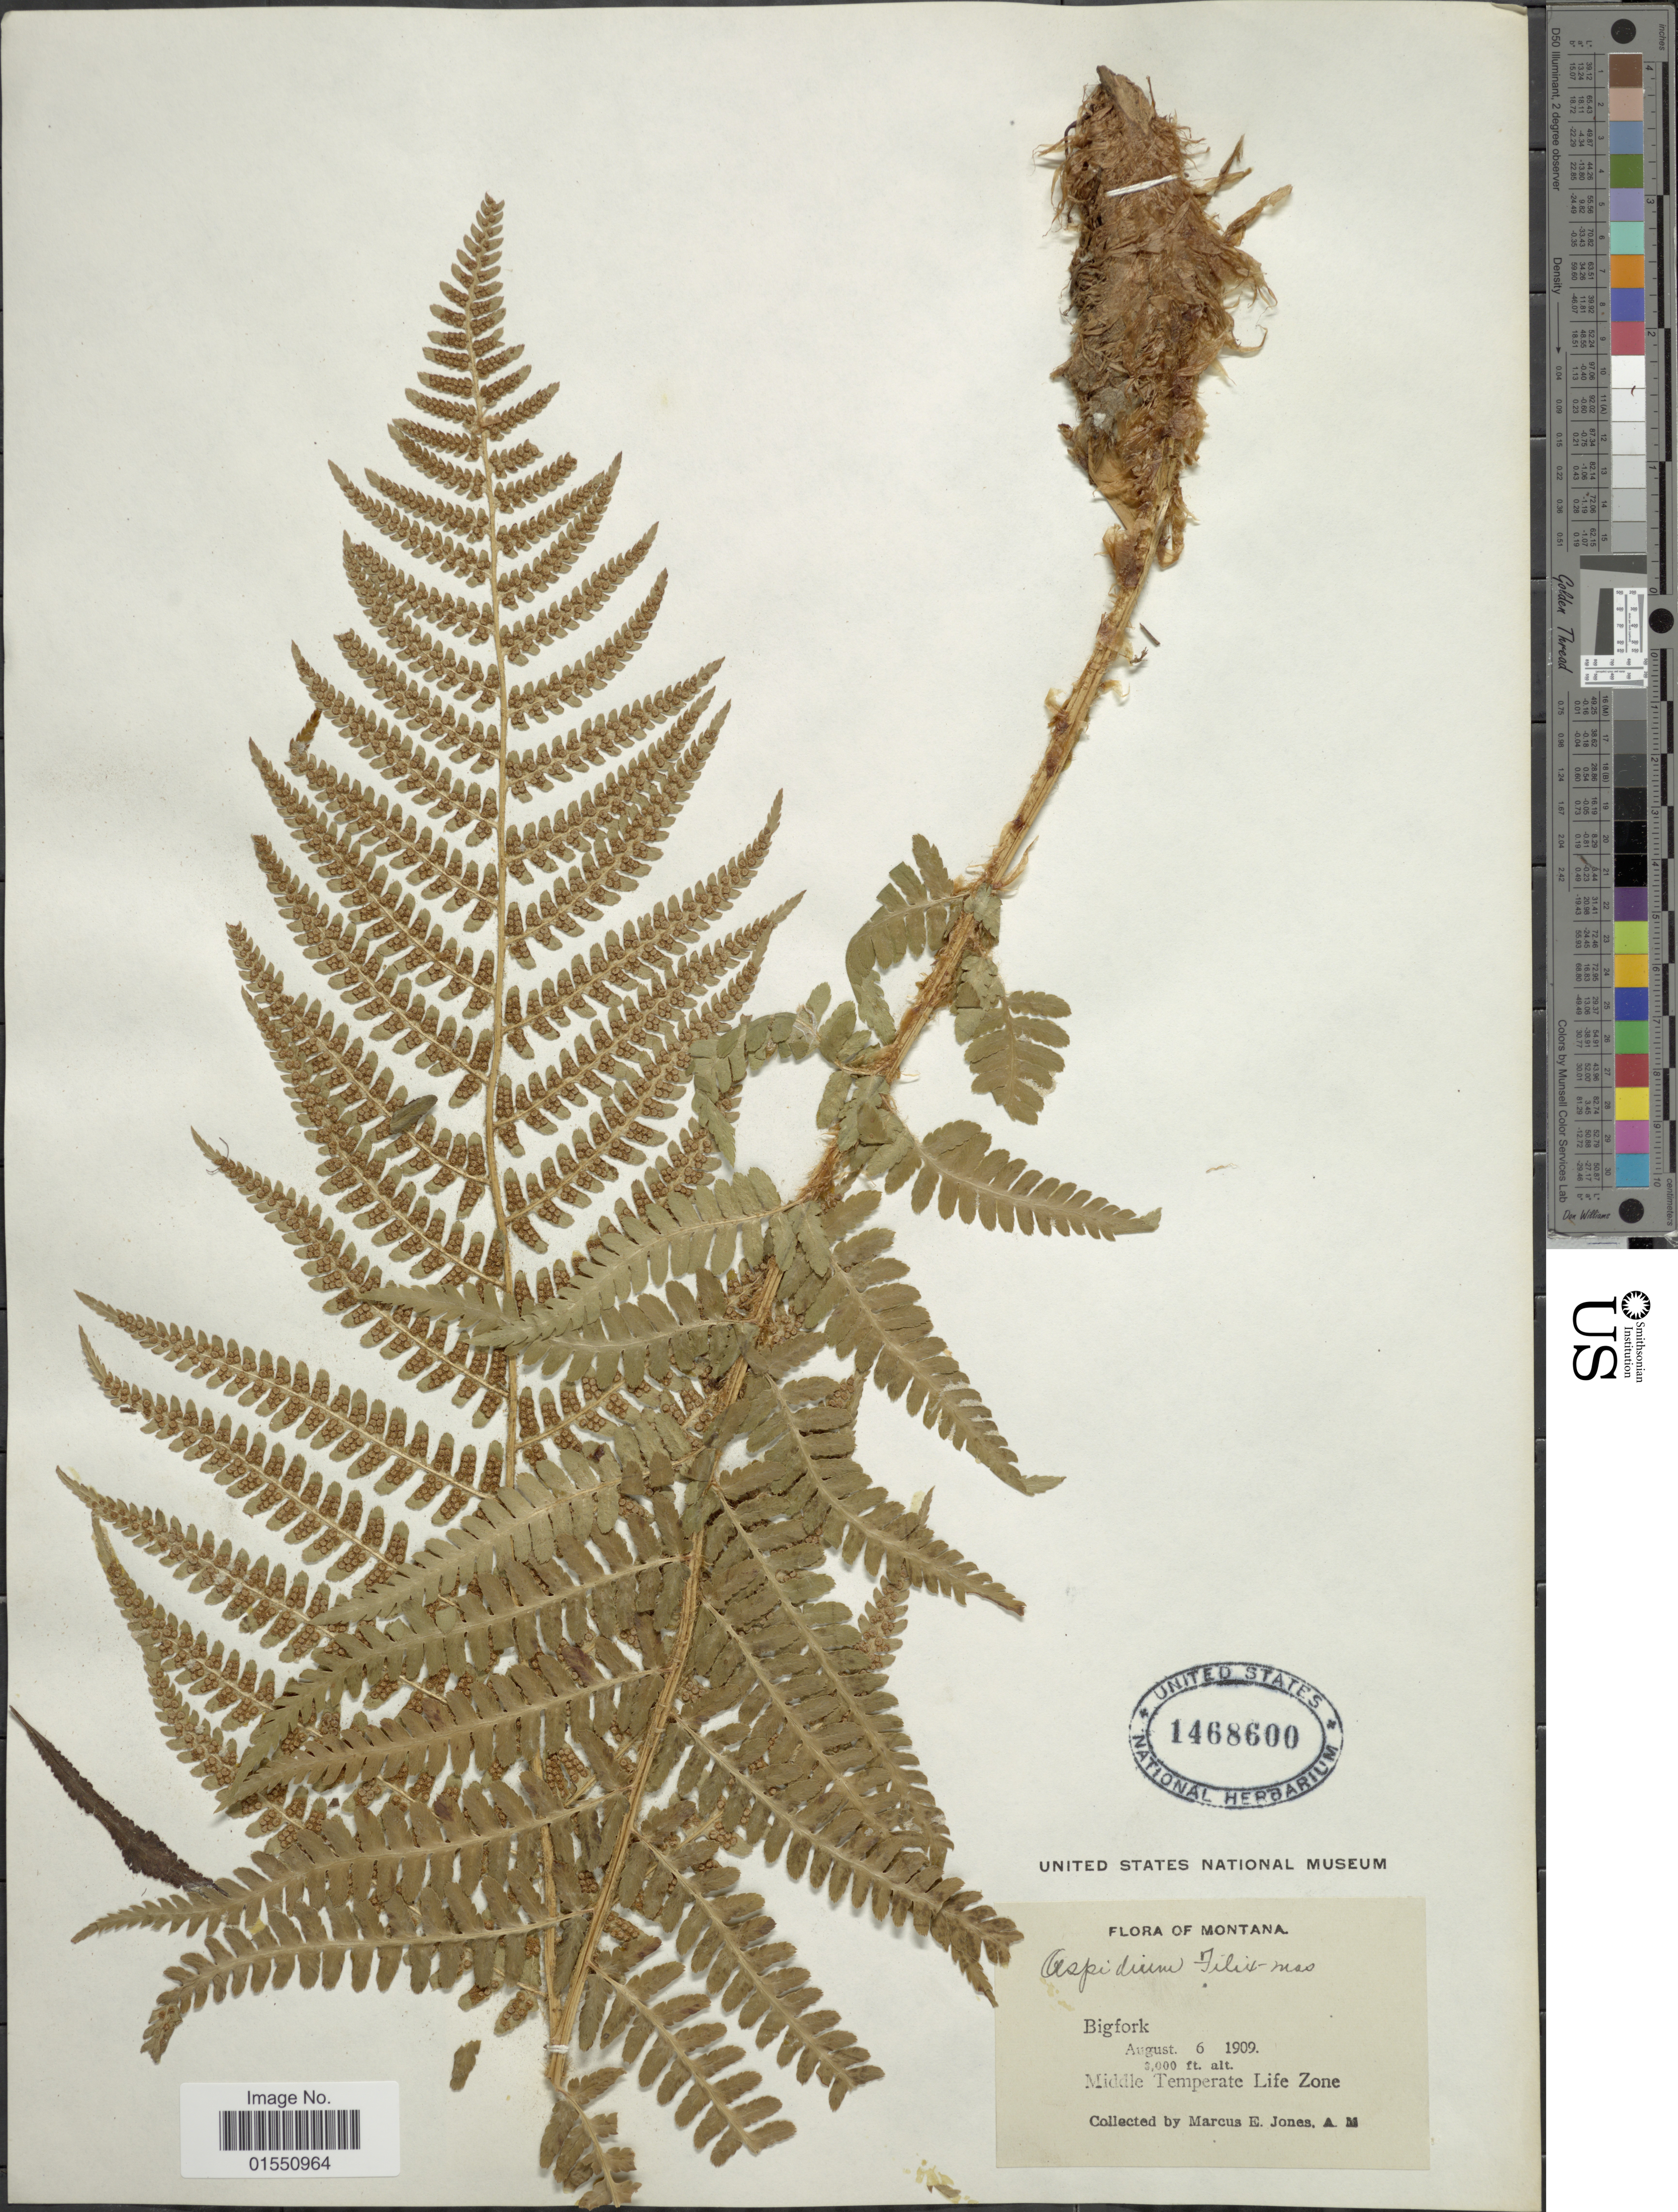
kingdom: Plantae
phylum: Tracheophyta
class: Polypodiopsida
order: Polypodiales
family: Dryopteridaceae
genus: Dryopteris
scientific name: Dryopteris filix-mas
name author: (L.) Schott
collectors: M. E. Jones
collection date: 1909-08-06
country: United States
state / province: Montana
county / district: Lake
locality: Bigfork. Middle Temperate Life Zone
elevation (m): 914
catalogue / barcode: US 1468600